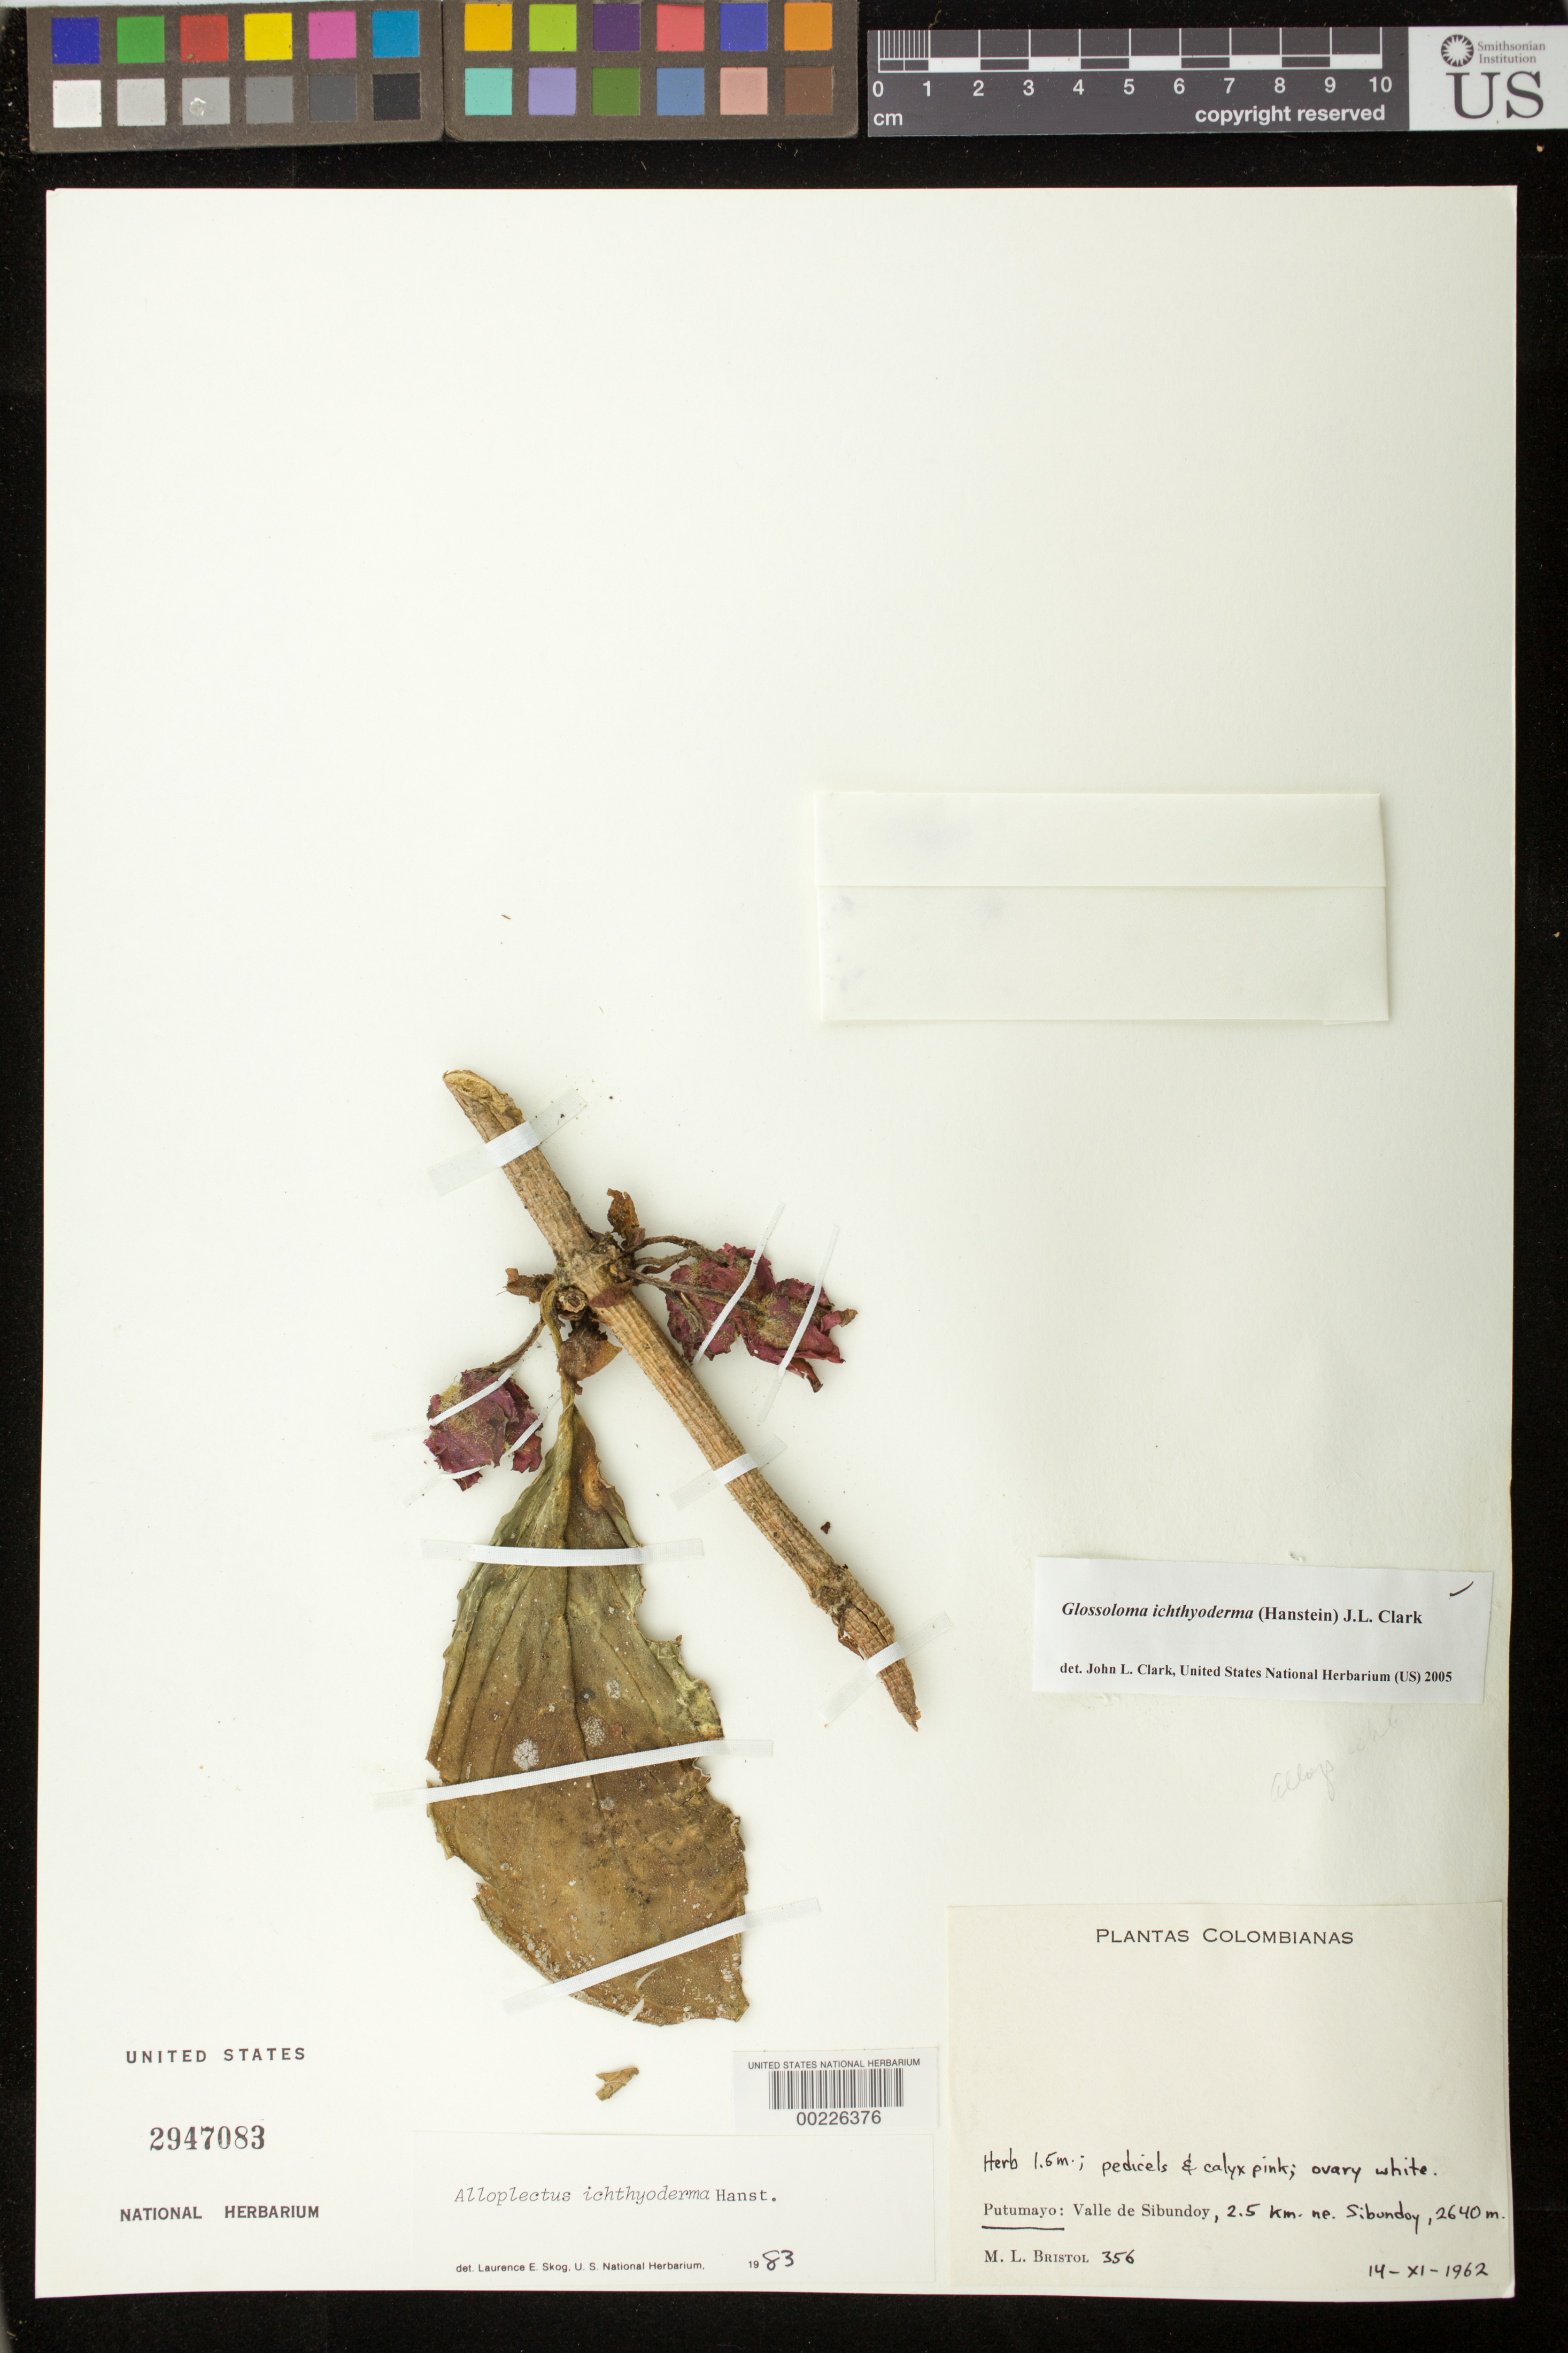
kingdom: Plantae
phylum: Tracheophyta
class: Magnoliopsida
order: Lamiales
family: Gesneriaceae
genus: Glossoloma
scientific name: Glossoloma ichthyoderma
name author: (Hanst.) J.L. Clark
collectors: M. L. Bristol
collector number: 356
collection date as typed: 14 Nov 1962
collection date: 1962-11-14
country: Colombia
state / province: Putumayo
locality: Valle de Sibundoy, 2.5 km NE Sibundoy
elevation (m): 2640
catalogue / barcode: US 2947083